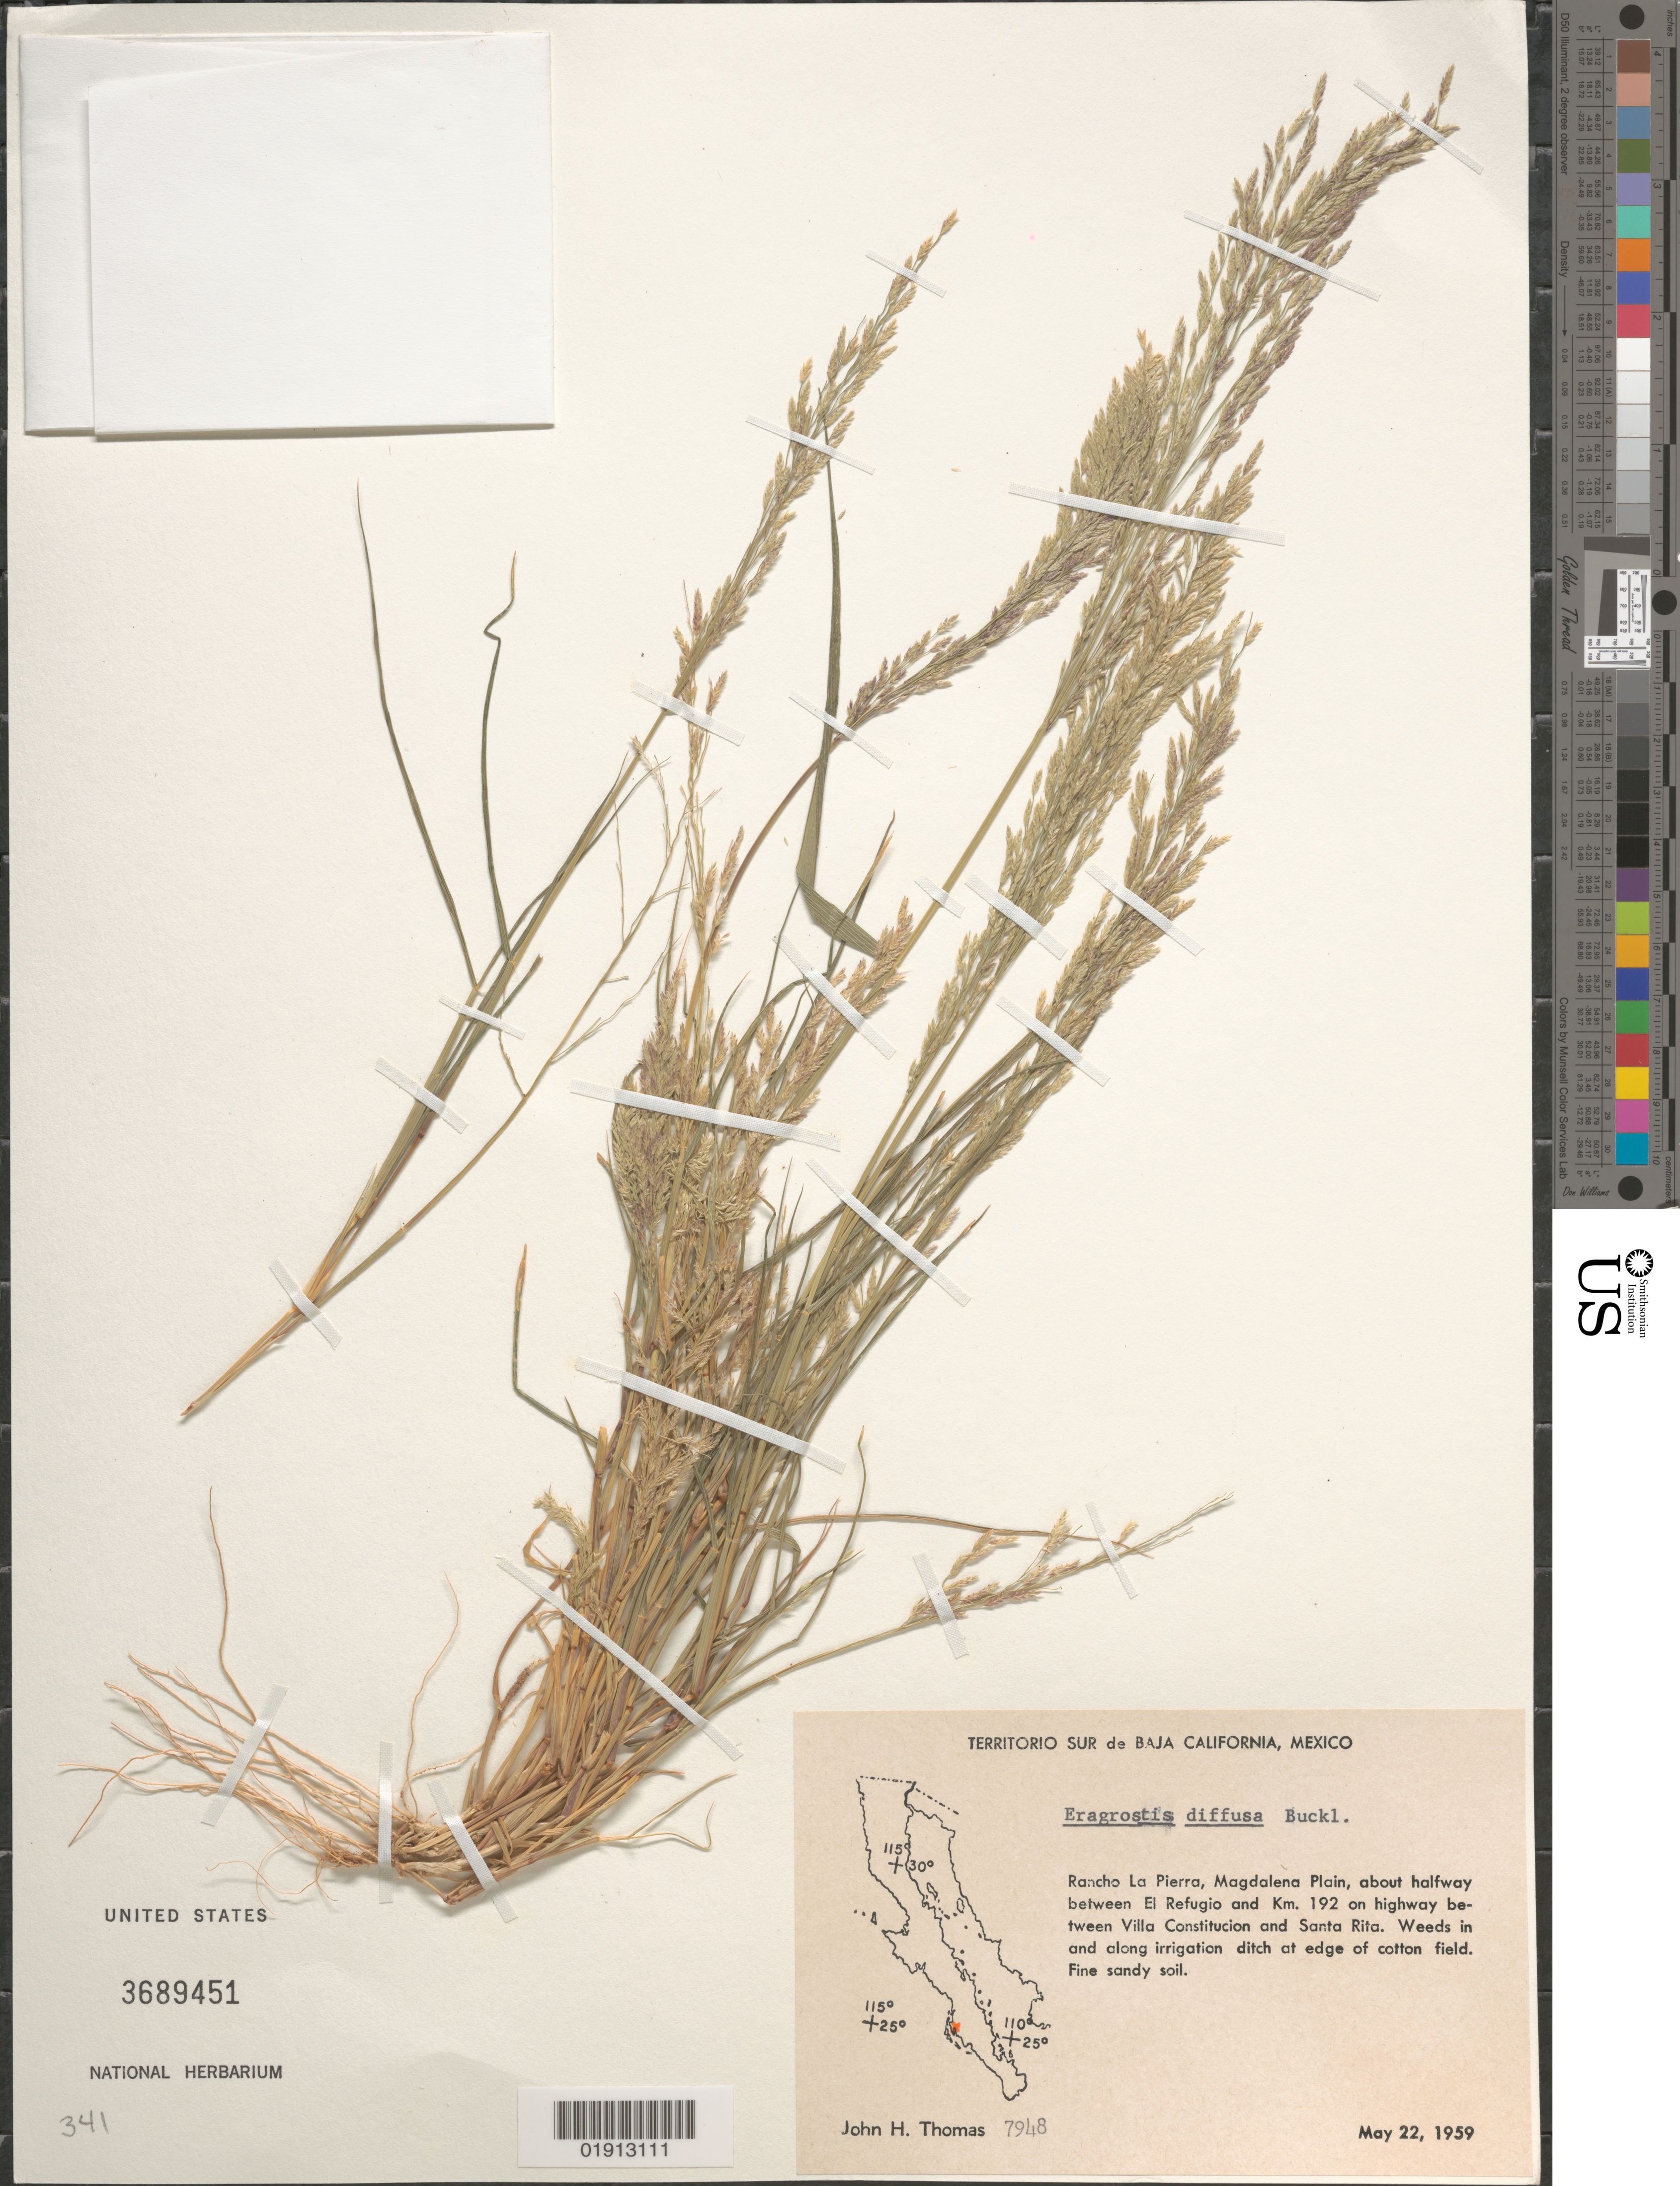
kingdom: Plantae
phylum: Tracheophyta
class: Liliopsida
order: Poales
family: Poaceae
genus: Eragrostis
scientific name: Eragrostis diffusa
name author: Buckley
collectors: J. H. Thomas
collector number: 7948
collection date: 1959-05-22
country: Mexico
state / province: Baja California Sur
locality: Territorio Sur de California, Mexico, Rancho La Pierra, Magdalena Plain, about halfway between El Refugio and Km. 192 on highway between Villa Constitucion and Santa Rita.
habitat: Weeds in and along irrigation ditch at edge of cotton field. Fine sandy soil.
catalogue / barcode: US 3689451